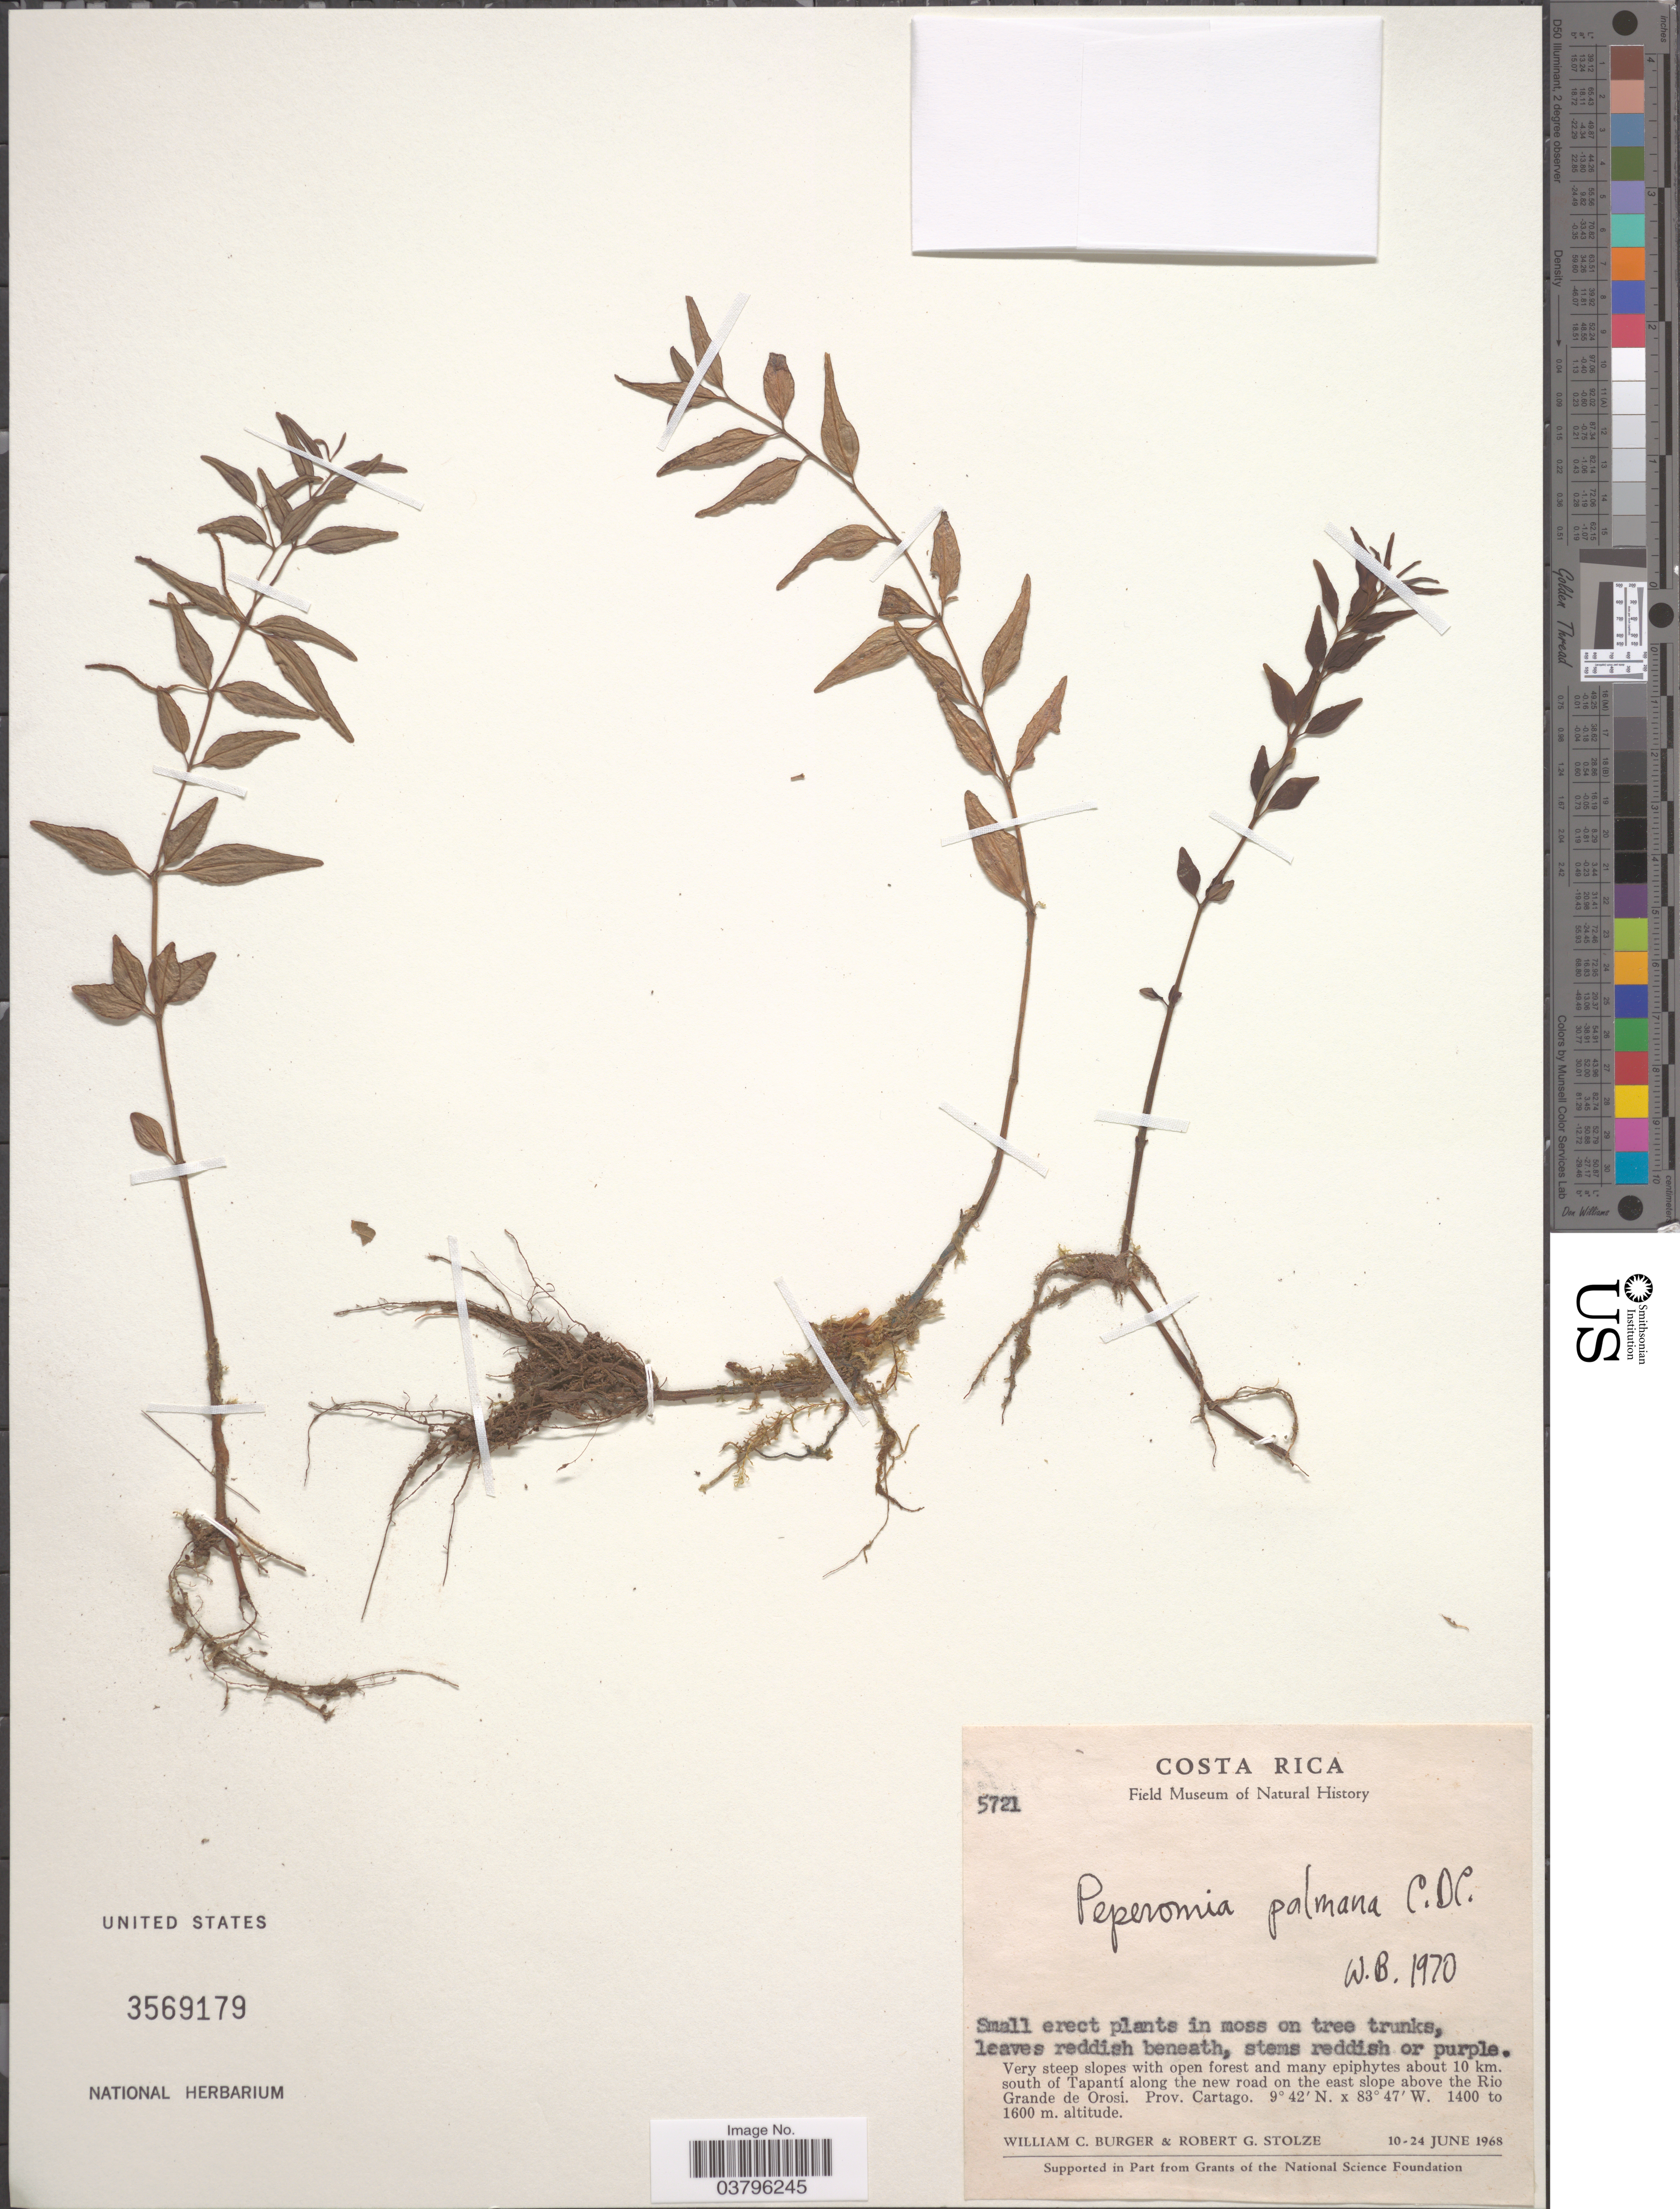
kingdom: Plantae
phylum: Tracheophyta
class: Magnoliopsida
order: Piperales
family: Piperaceae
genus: Peperomia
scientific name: Peperomia palmana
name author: C. DC.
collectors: W. Burger & R. G. Stolze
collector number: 5721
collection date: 1968-06-10/1968-06-24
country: Costa Rica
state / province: Cartago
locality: About 10 km. south of Tapantí along the new road on the east slope above the Rio Grande de Orosi.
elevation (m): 1400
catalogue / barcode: US 3569179